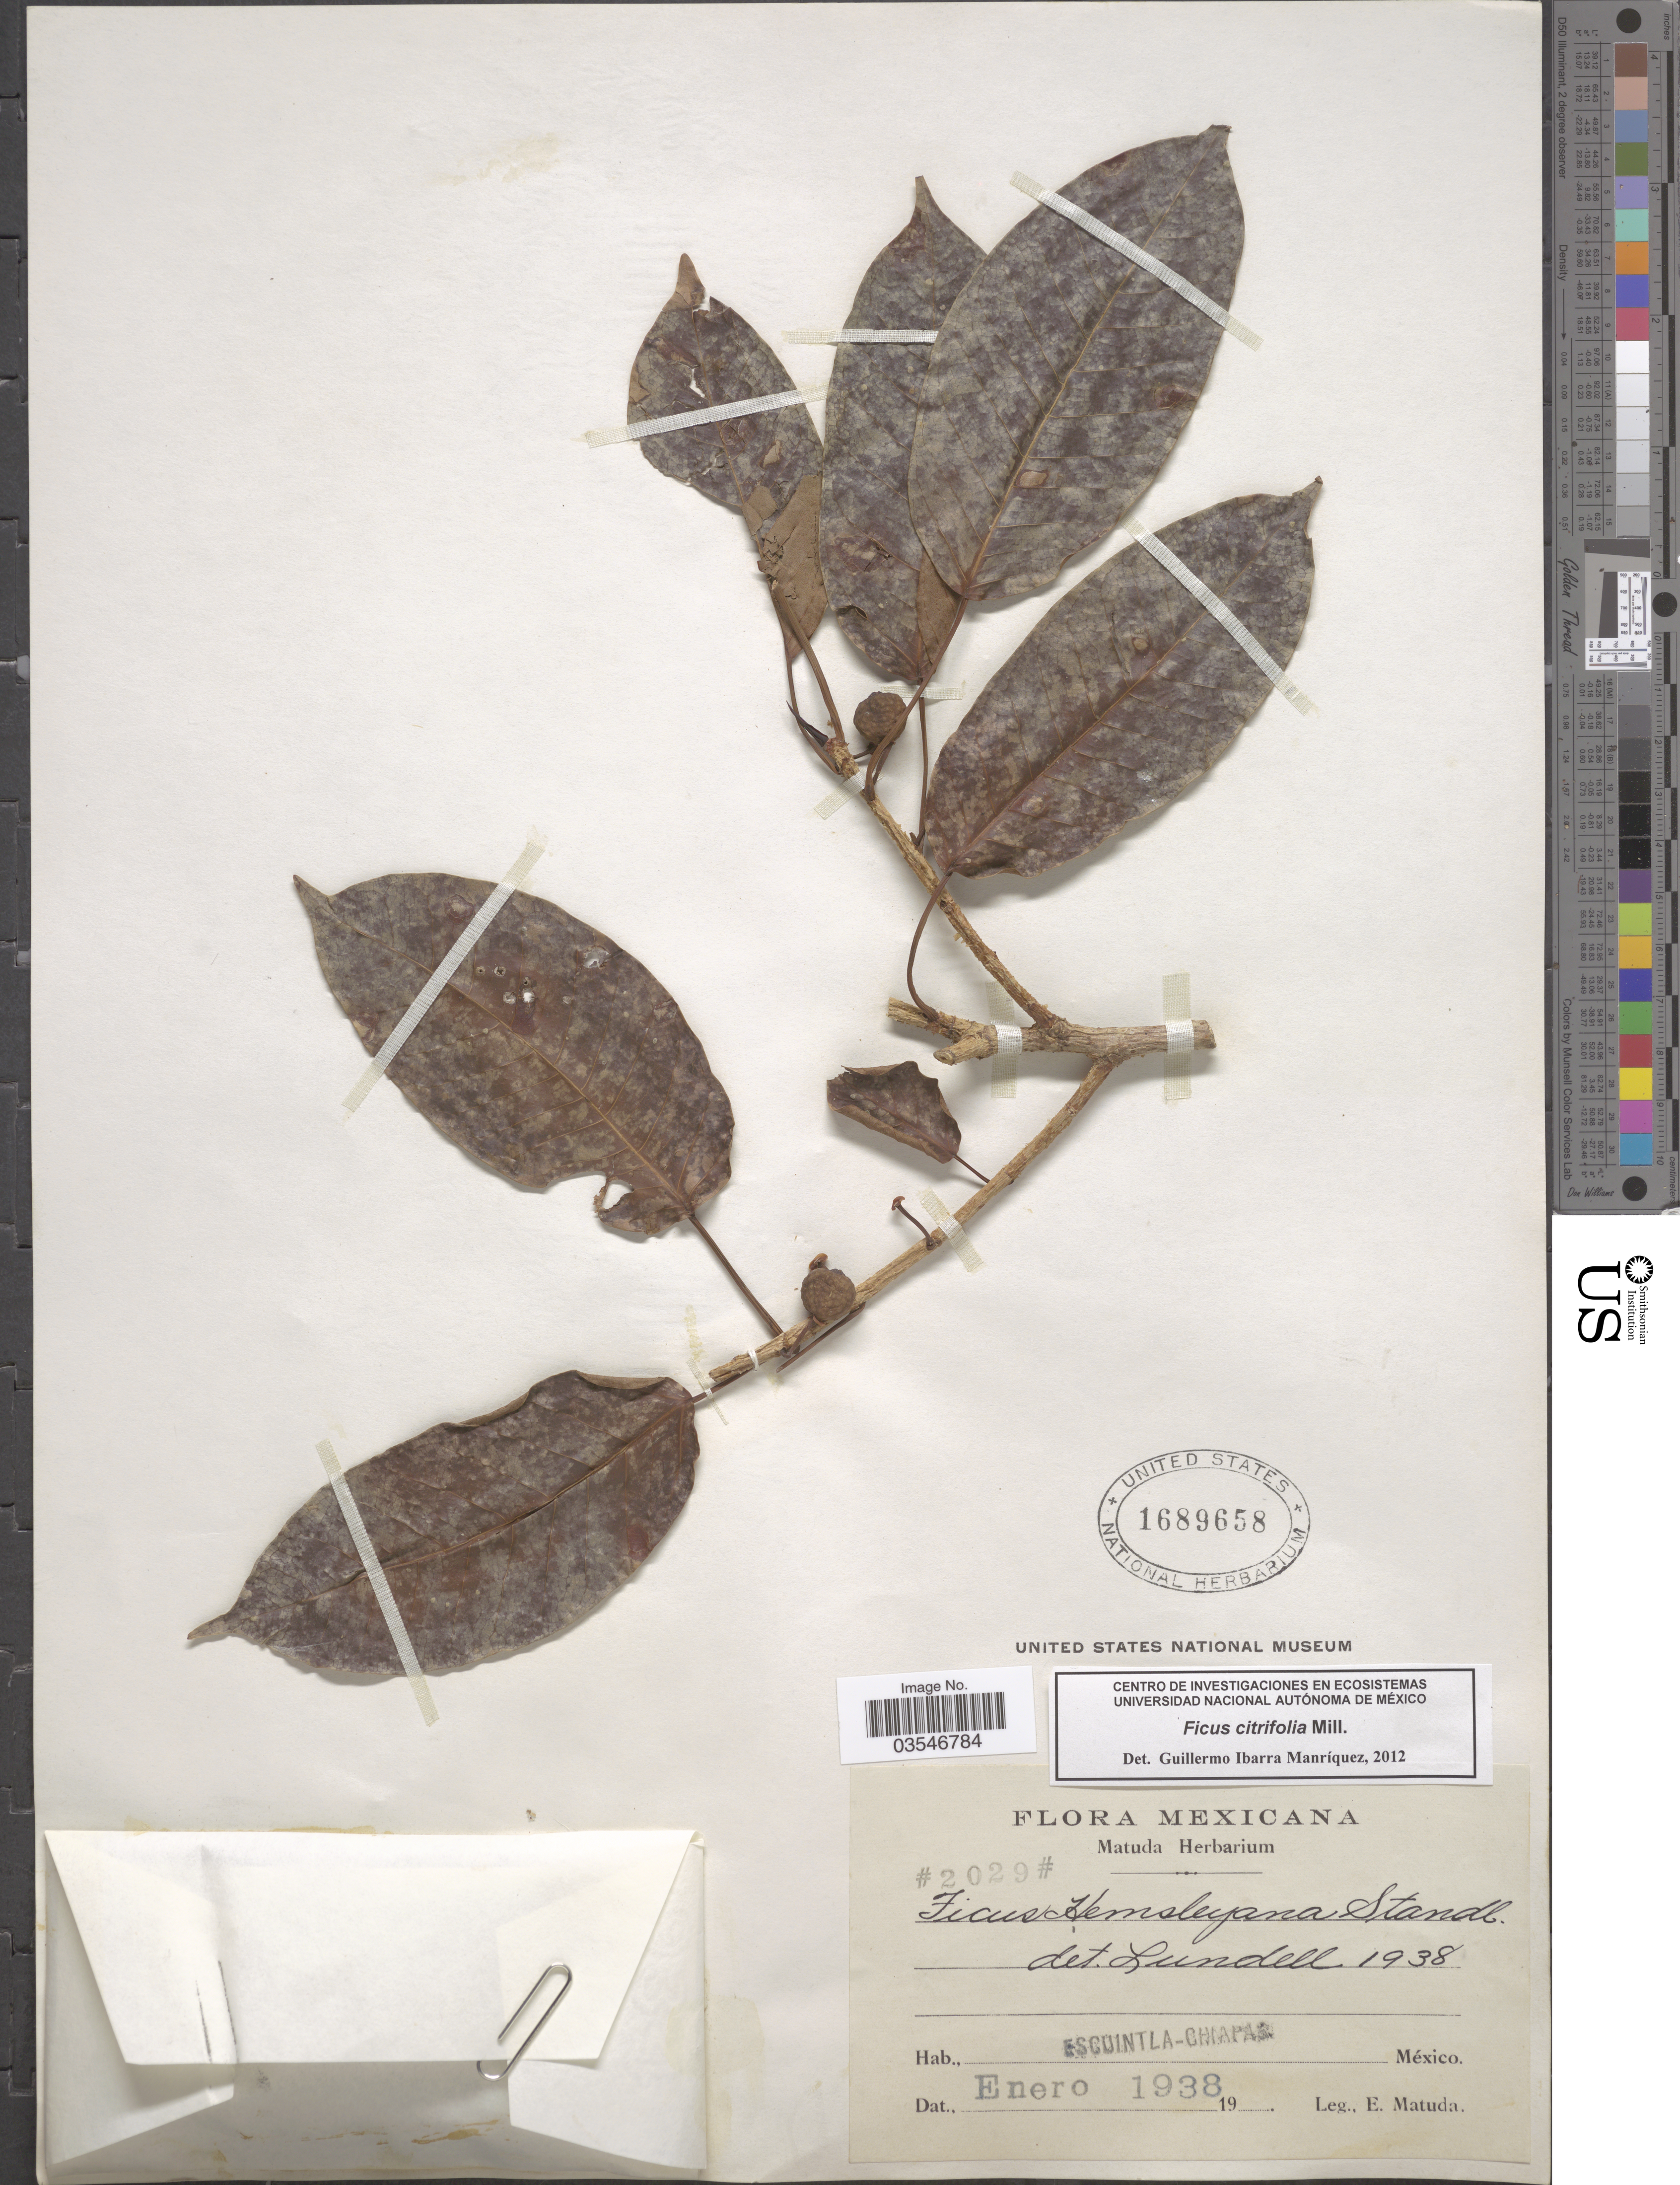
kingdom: Plantae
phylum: Tracheophyta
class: Magnoliopsida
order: Rosales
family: Moraceae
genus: Ficus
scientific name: Ficus citrifolia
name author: Mill.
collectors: E. Matuda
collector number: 2029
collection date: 1938-01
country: Mexico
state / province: Chiapas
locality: Escuintla-Chiapas.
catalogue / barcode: US 1689658